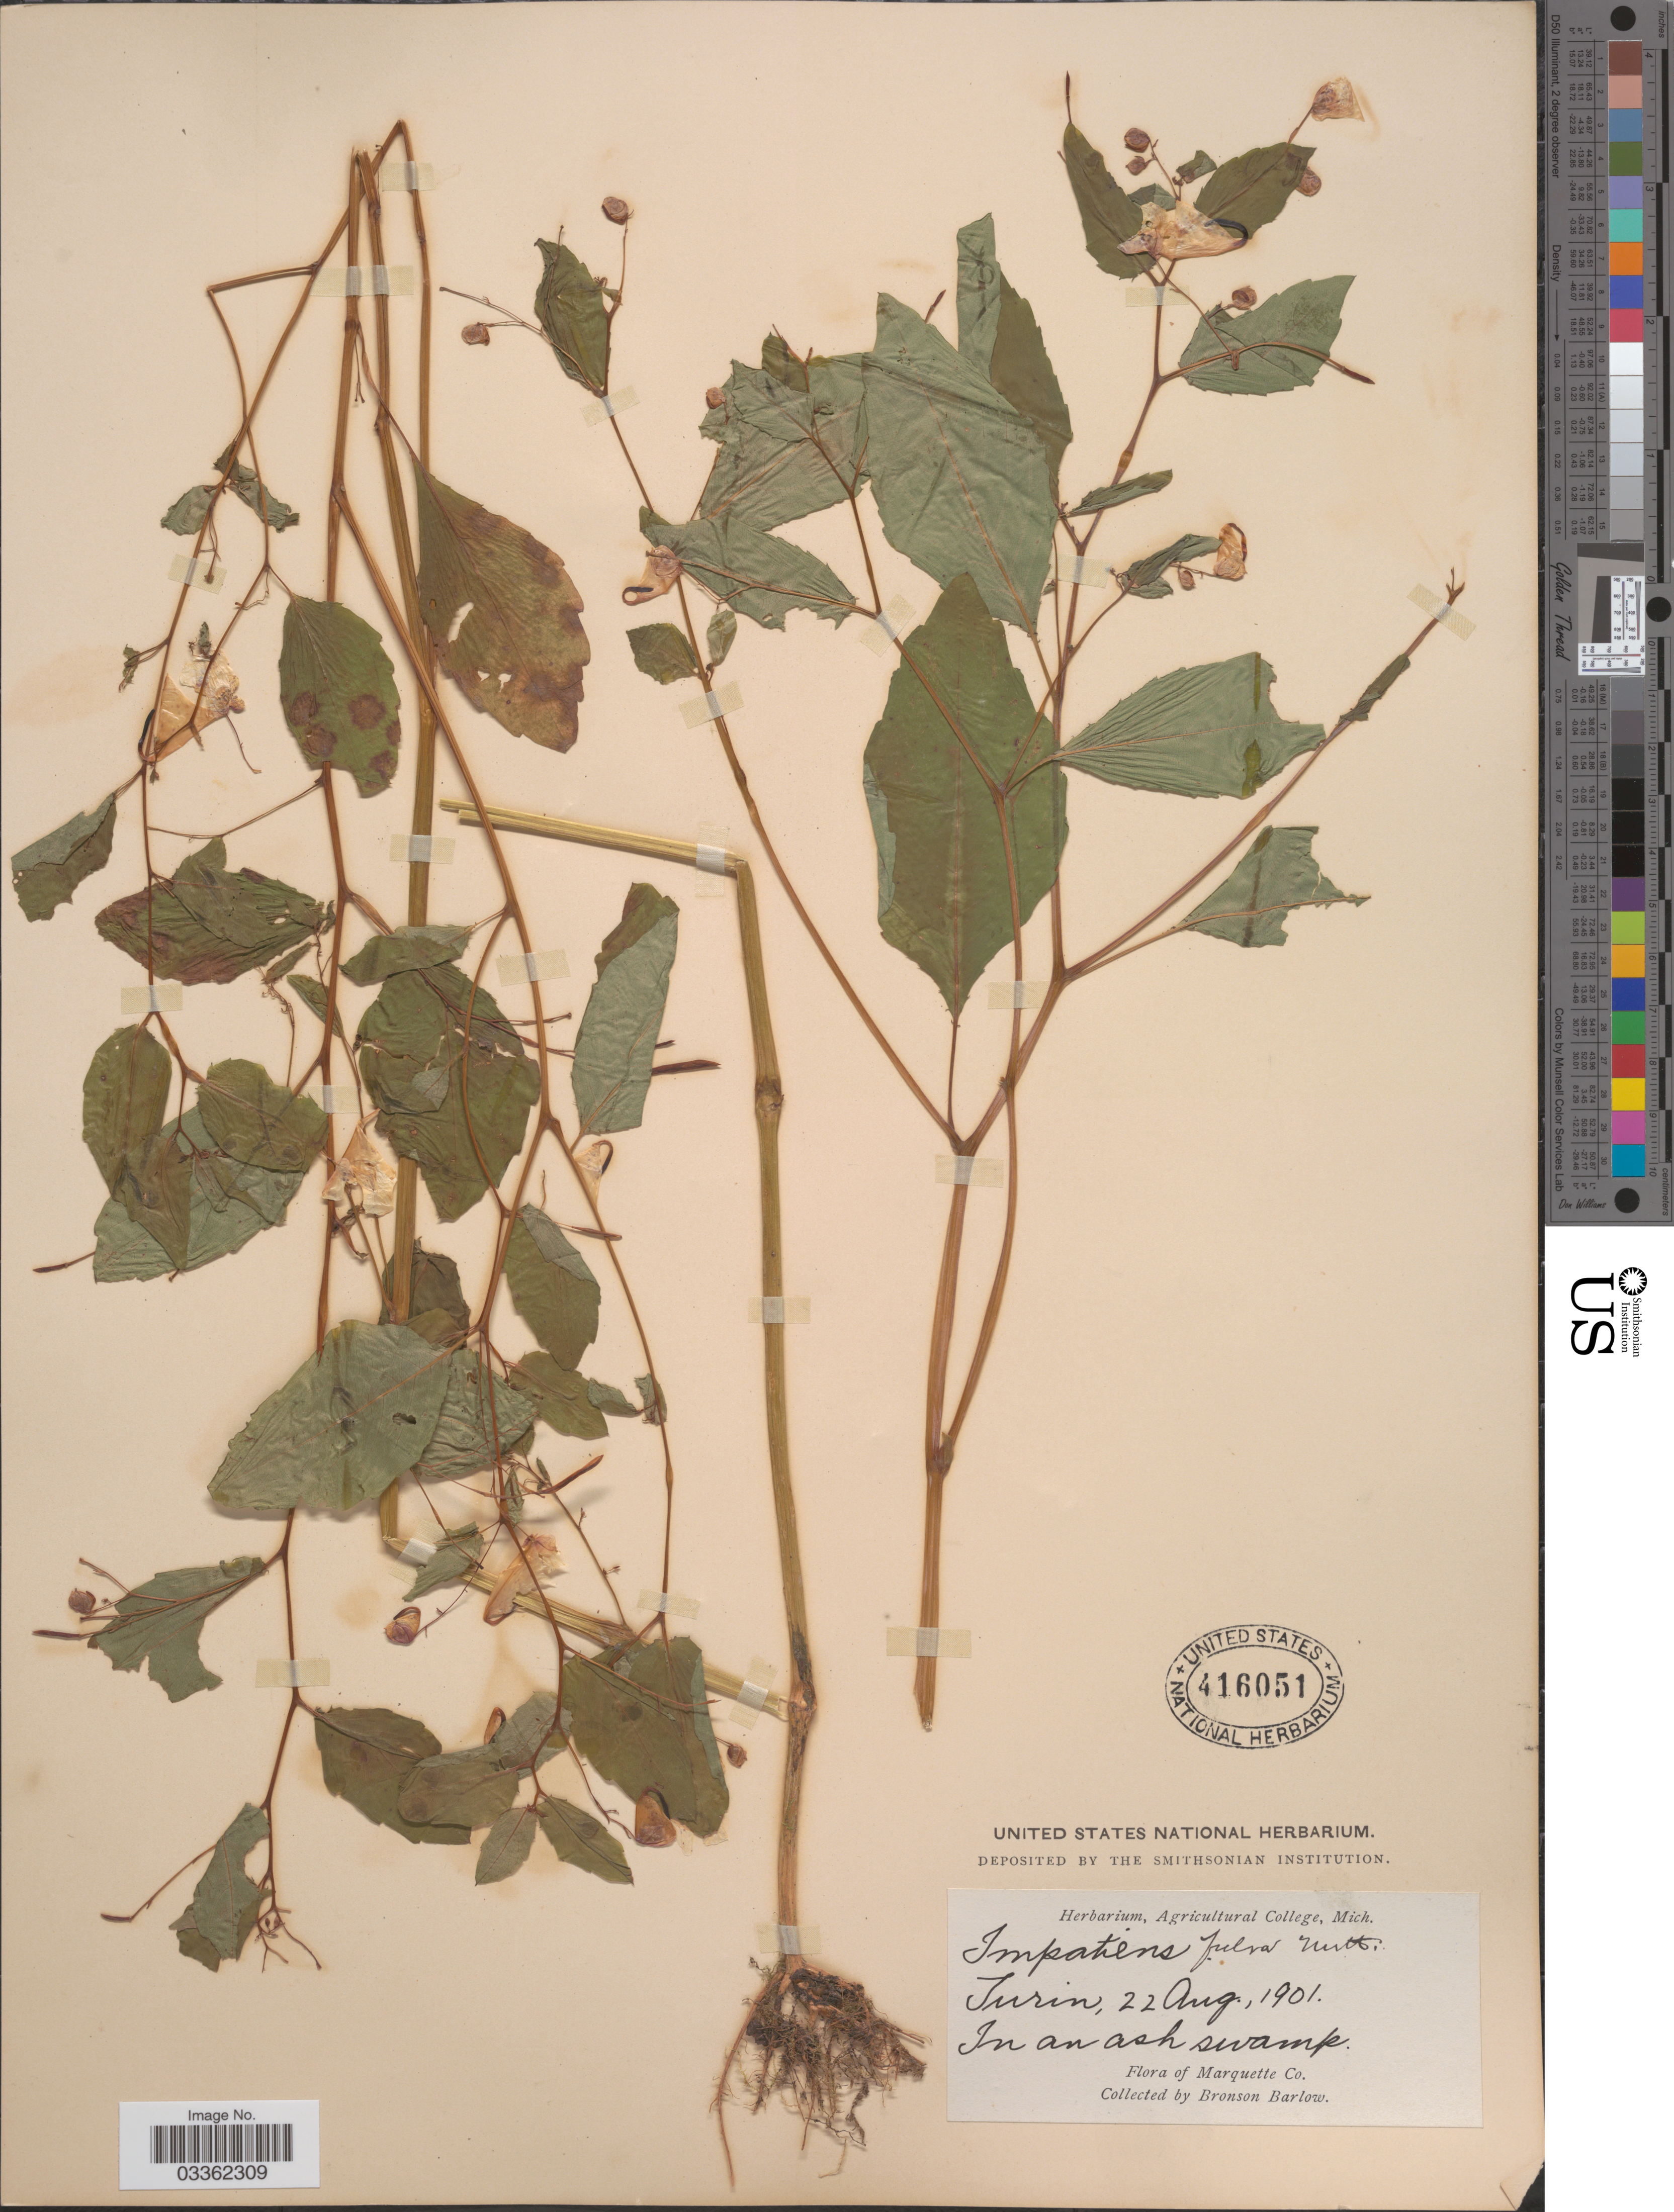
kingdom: Plantae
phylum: Tracheophyta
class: Magnoliopsida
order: Ericales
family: Balsaminaceae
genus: Impatiens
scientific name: Impatiens capensis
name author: Meerb.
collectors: Barlow, B.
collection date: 1901-08-22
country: United States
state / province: Michigan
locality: Turin, Marquette Co.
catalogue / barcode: US 416051